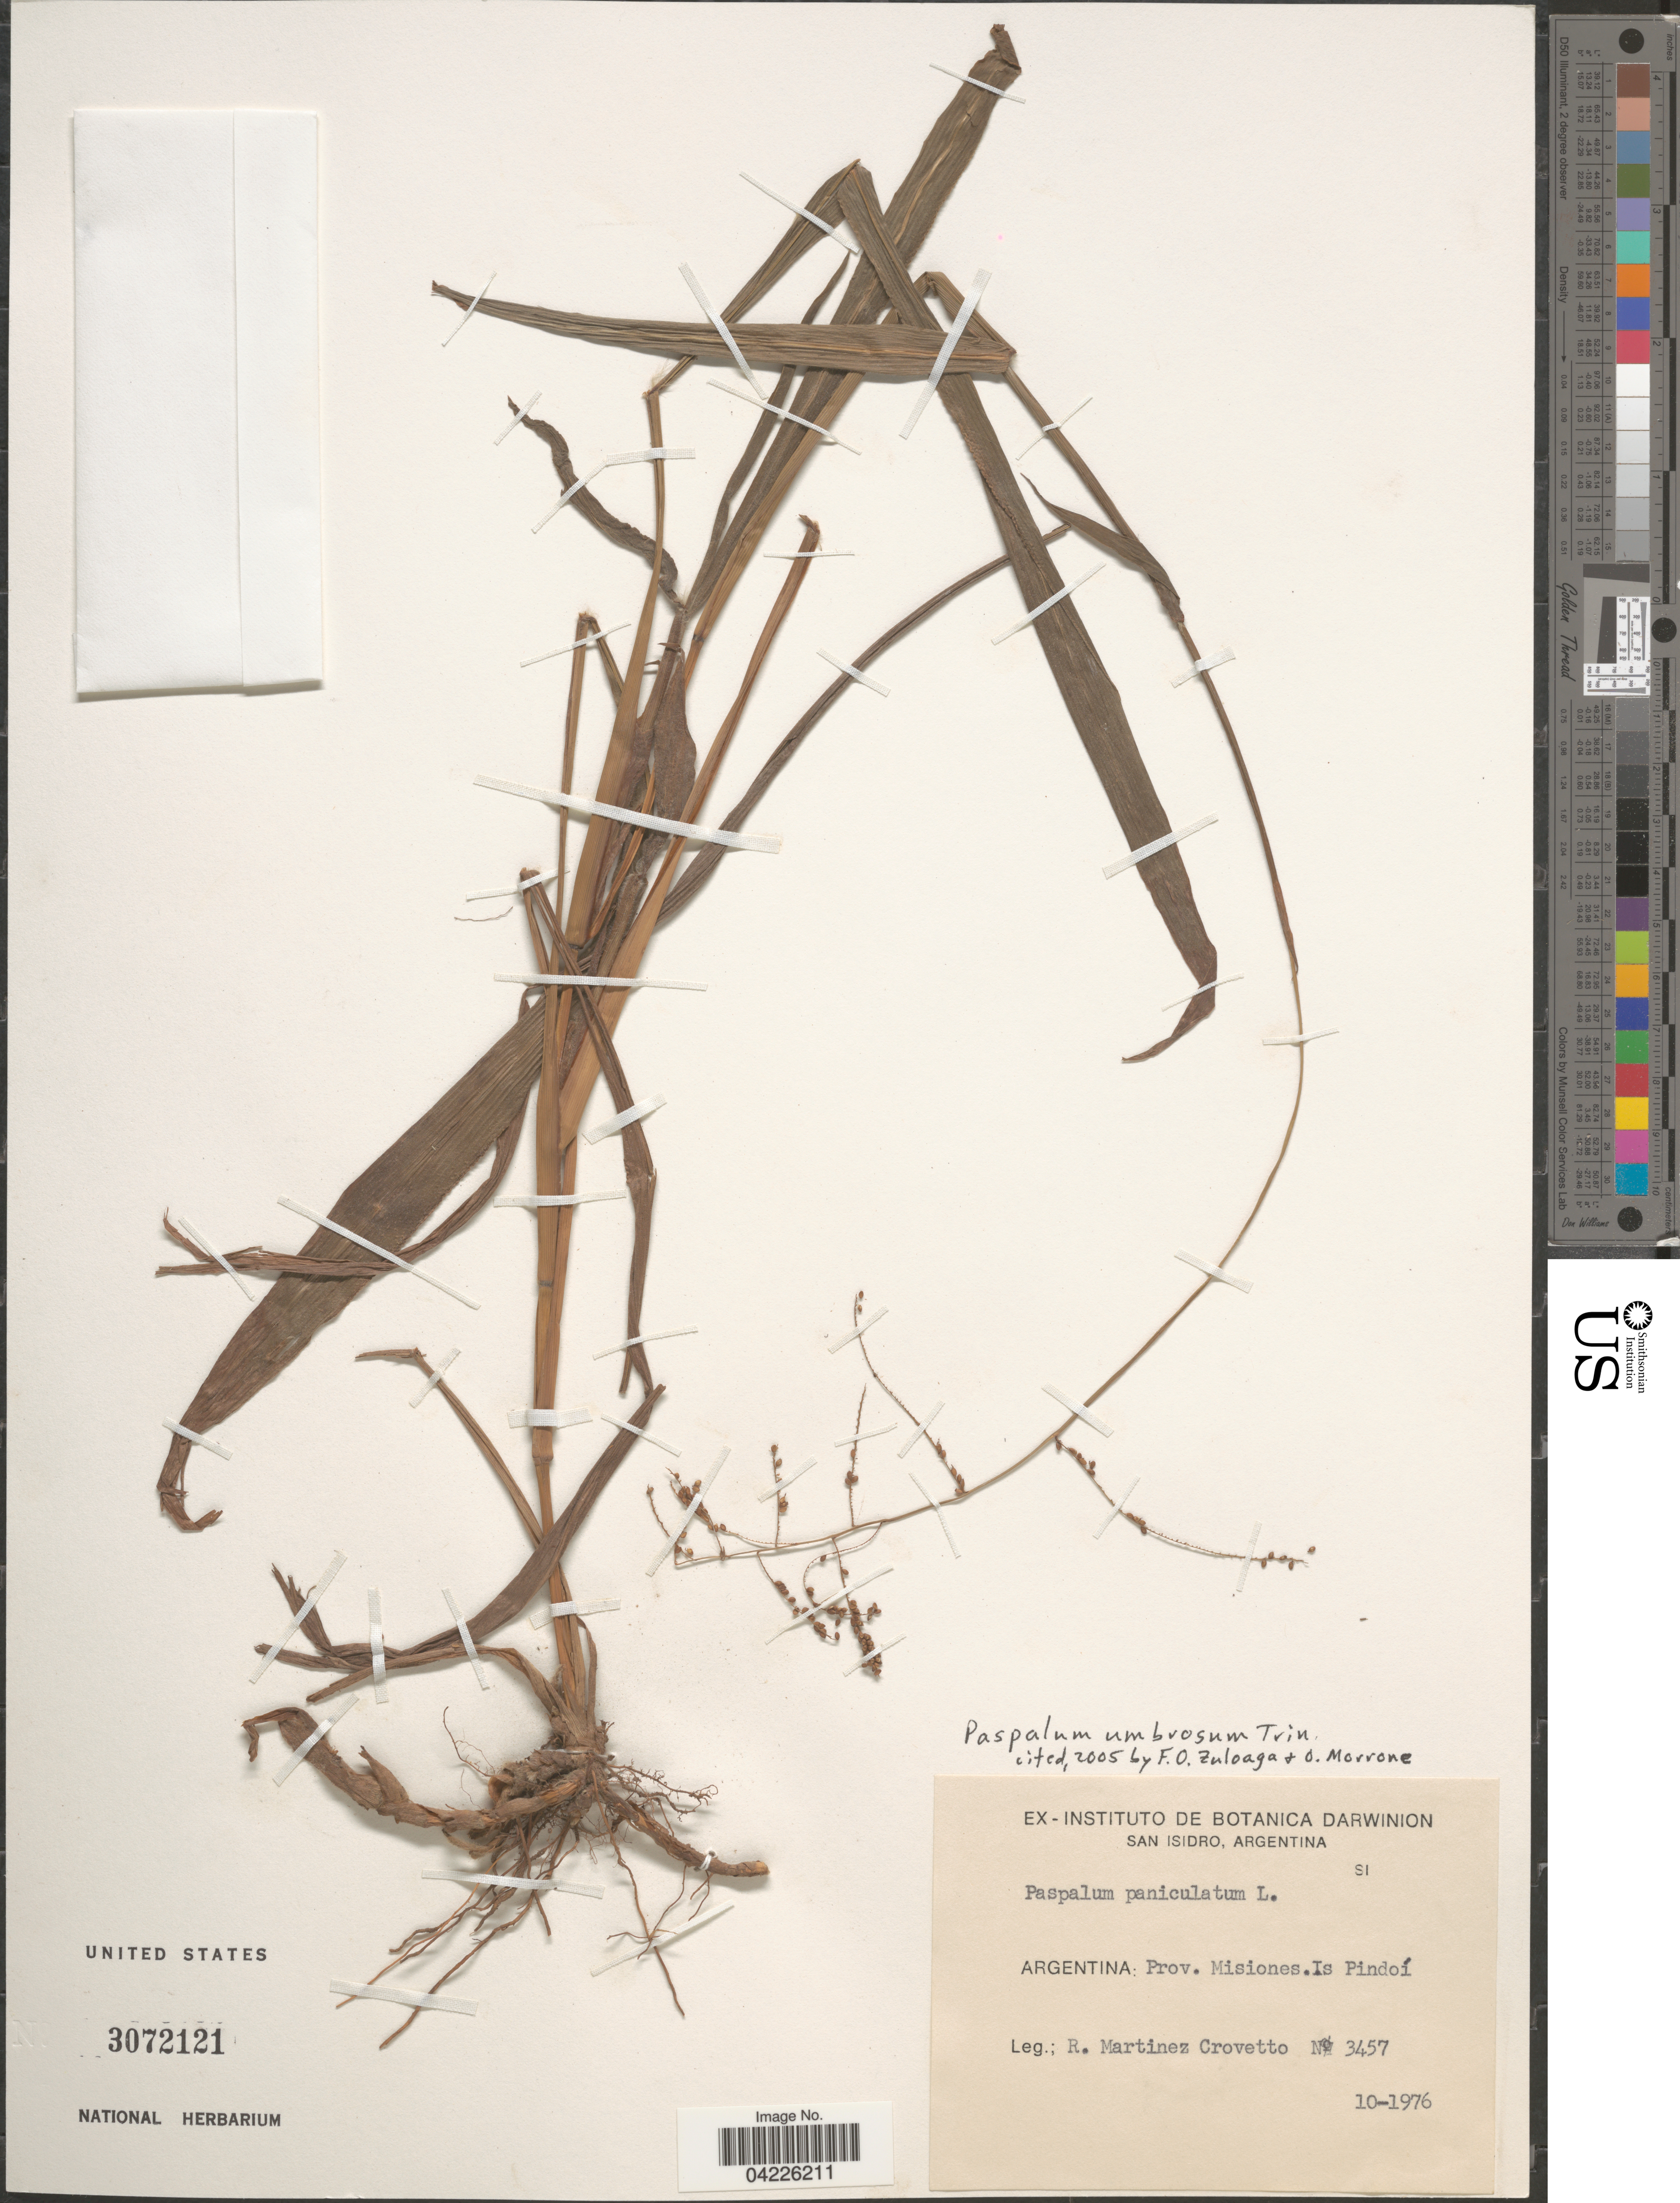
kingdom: Plantae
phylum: Tracheophyta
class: Liliopsida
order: Poales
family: Poaceae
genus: Paspalum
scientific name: Paspalum umbrosum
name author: Trin.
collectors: R. Martinez Crovetto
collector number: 3457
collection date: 1976-10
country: Argentina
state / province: Misiones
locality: Is Pindoí.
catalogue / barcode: US 3072121